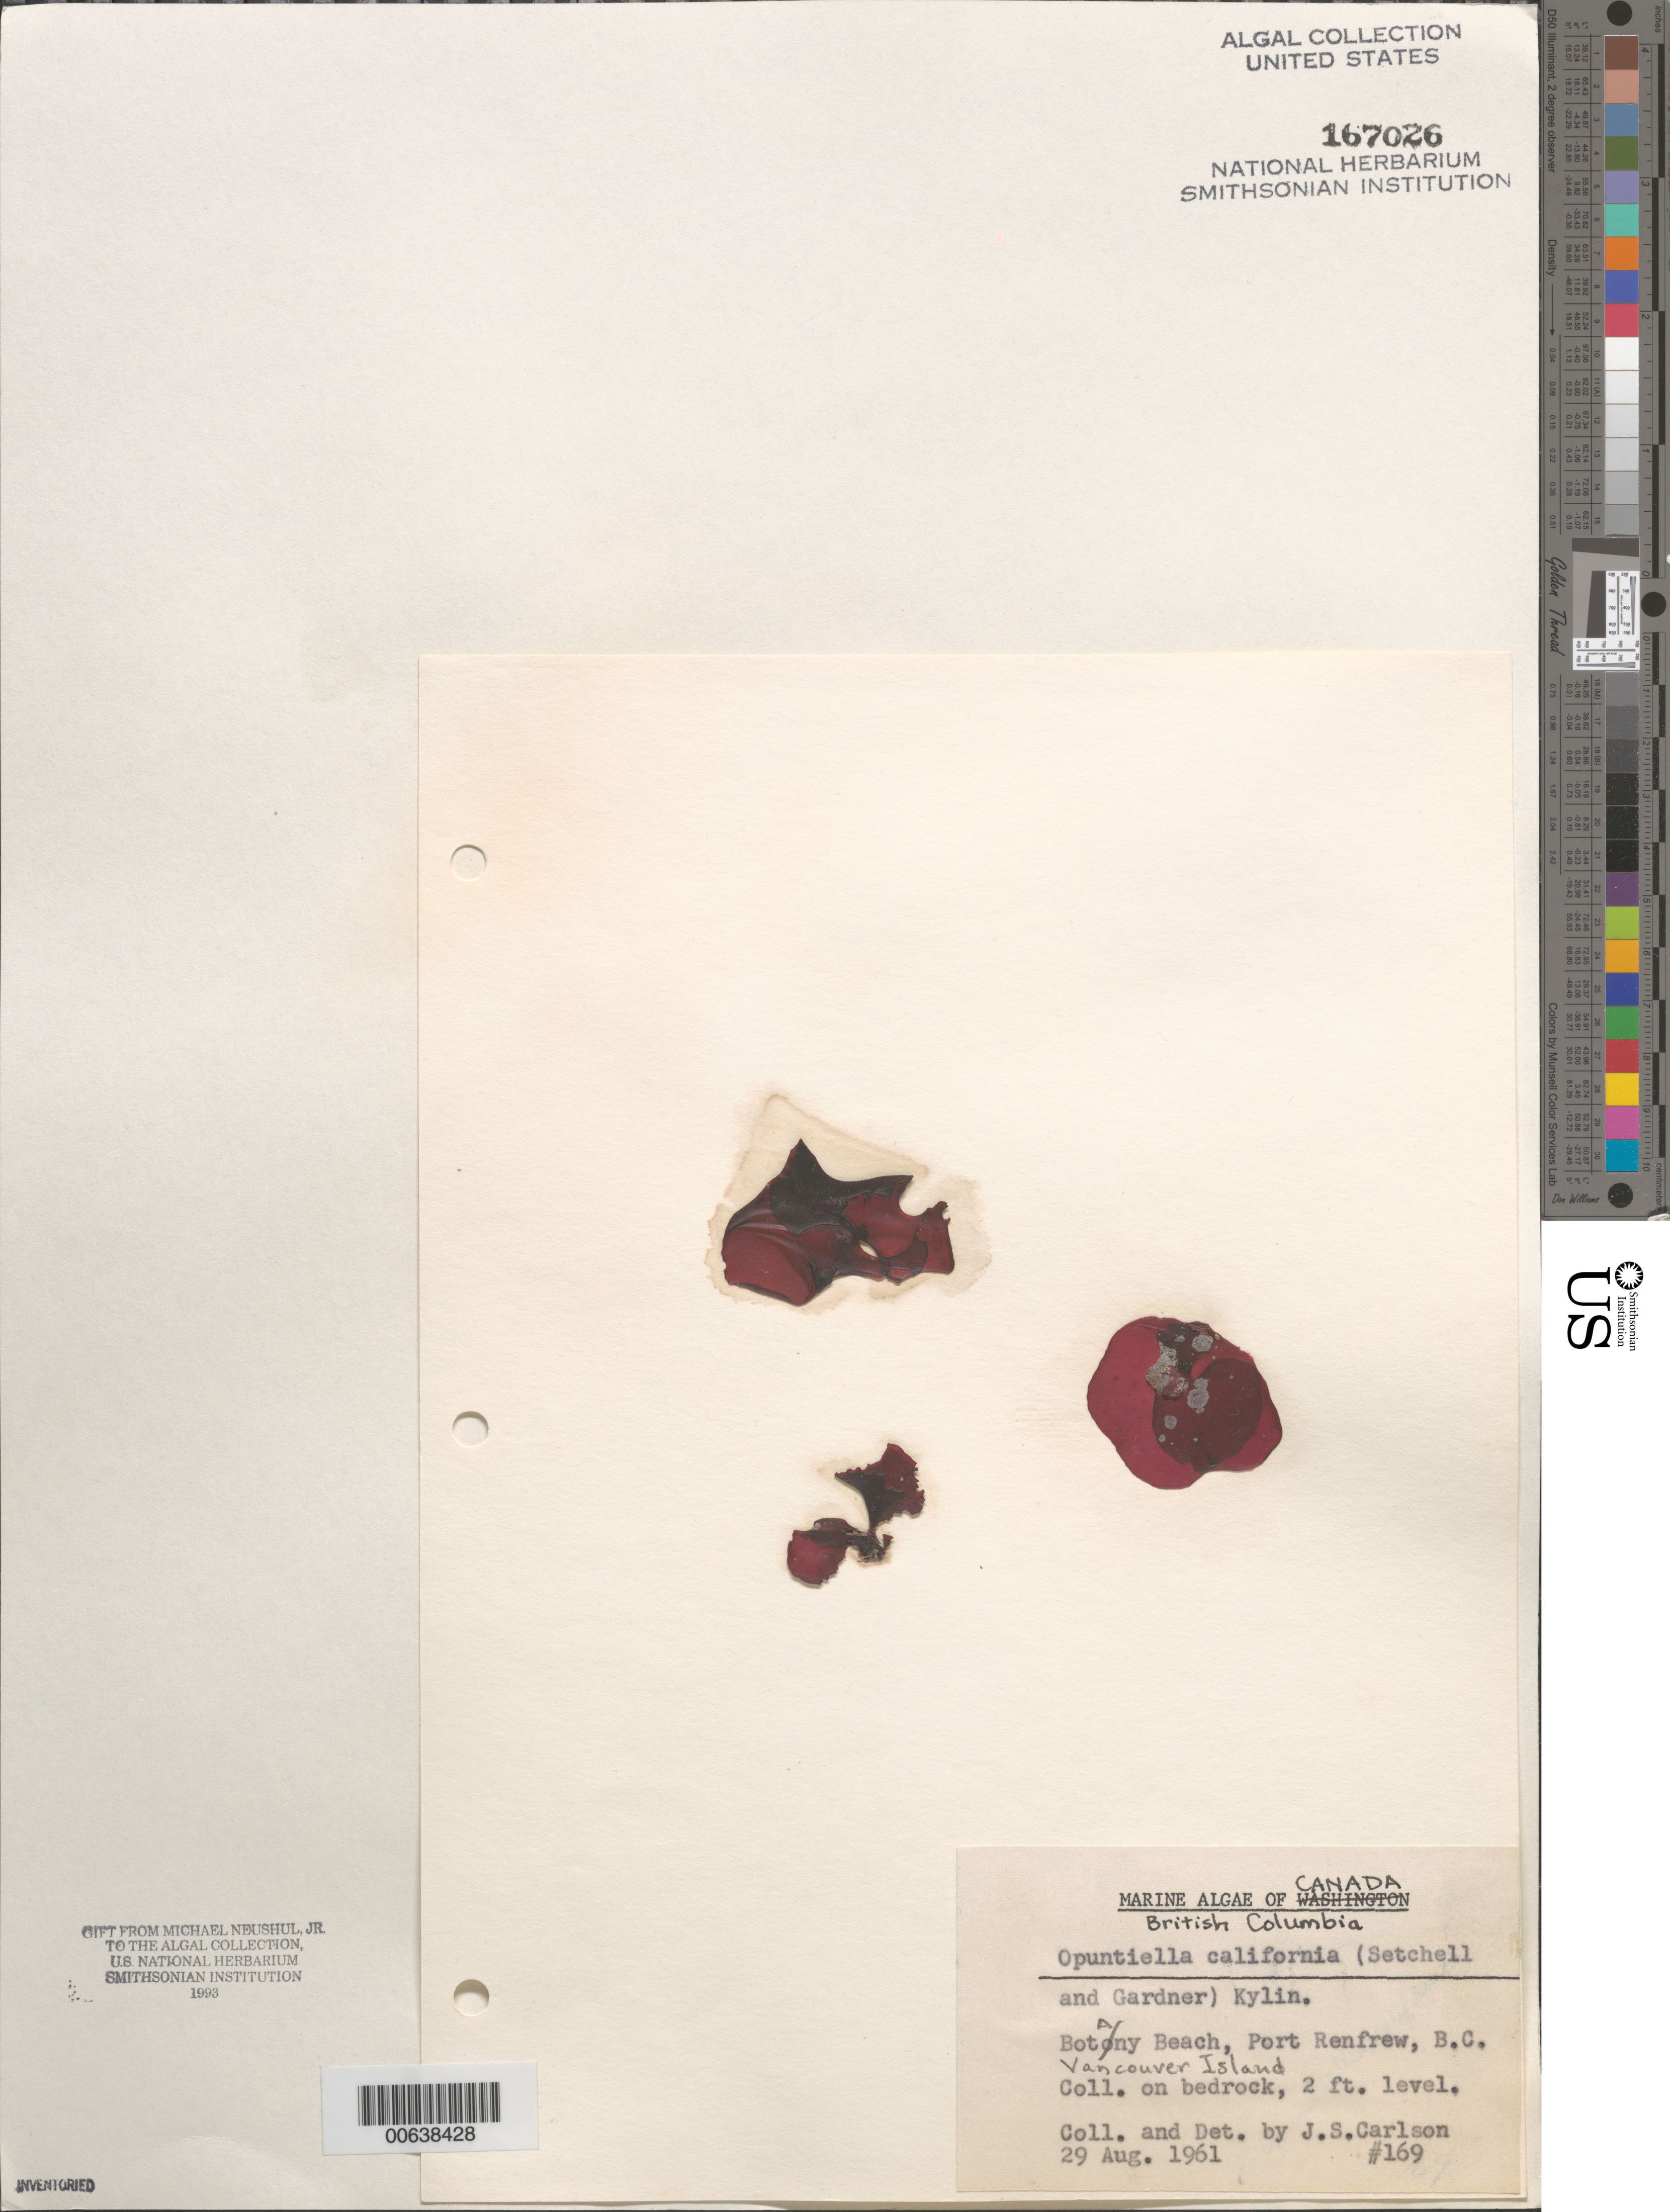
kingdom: Plantae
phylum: Rhodophyta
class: Florideophyceae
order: Gigartinales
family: Furcellariaceae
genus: Opuntiella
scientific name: Opuntiella californica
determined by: Carlson, J. S.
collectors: J. Carlson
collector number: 169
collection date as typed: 29 Aug 1961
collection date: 1961-08-29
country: Canada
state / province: British Columbia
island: Vancouver Island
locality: Botany Beach, Port Renfrew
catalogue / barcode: US 167026